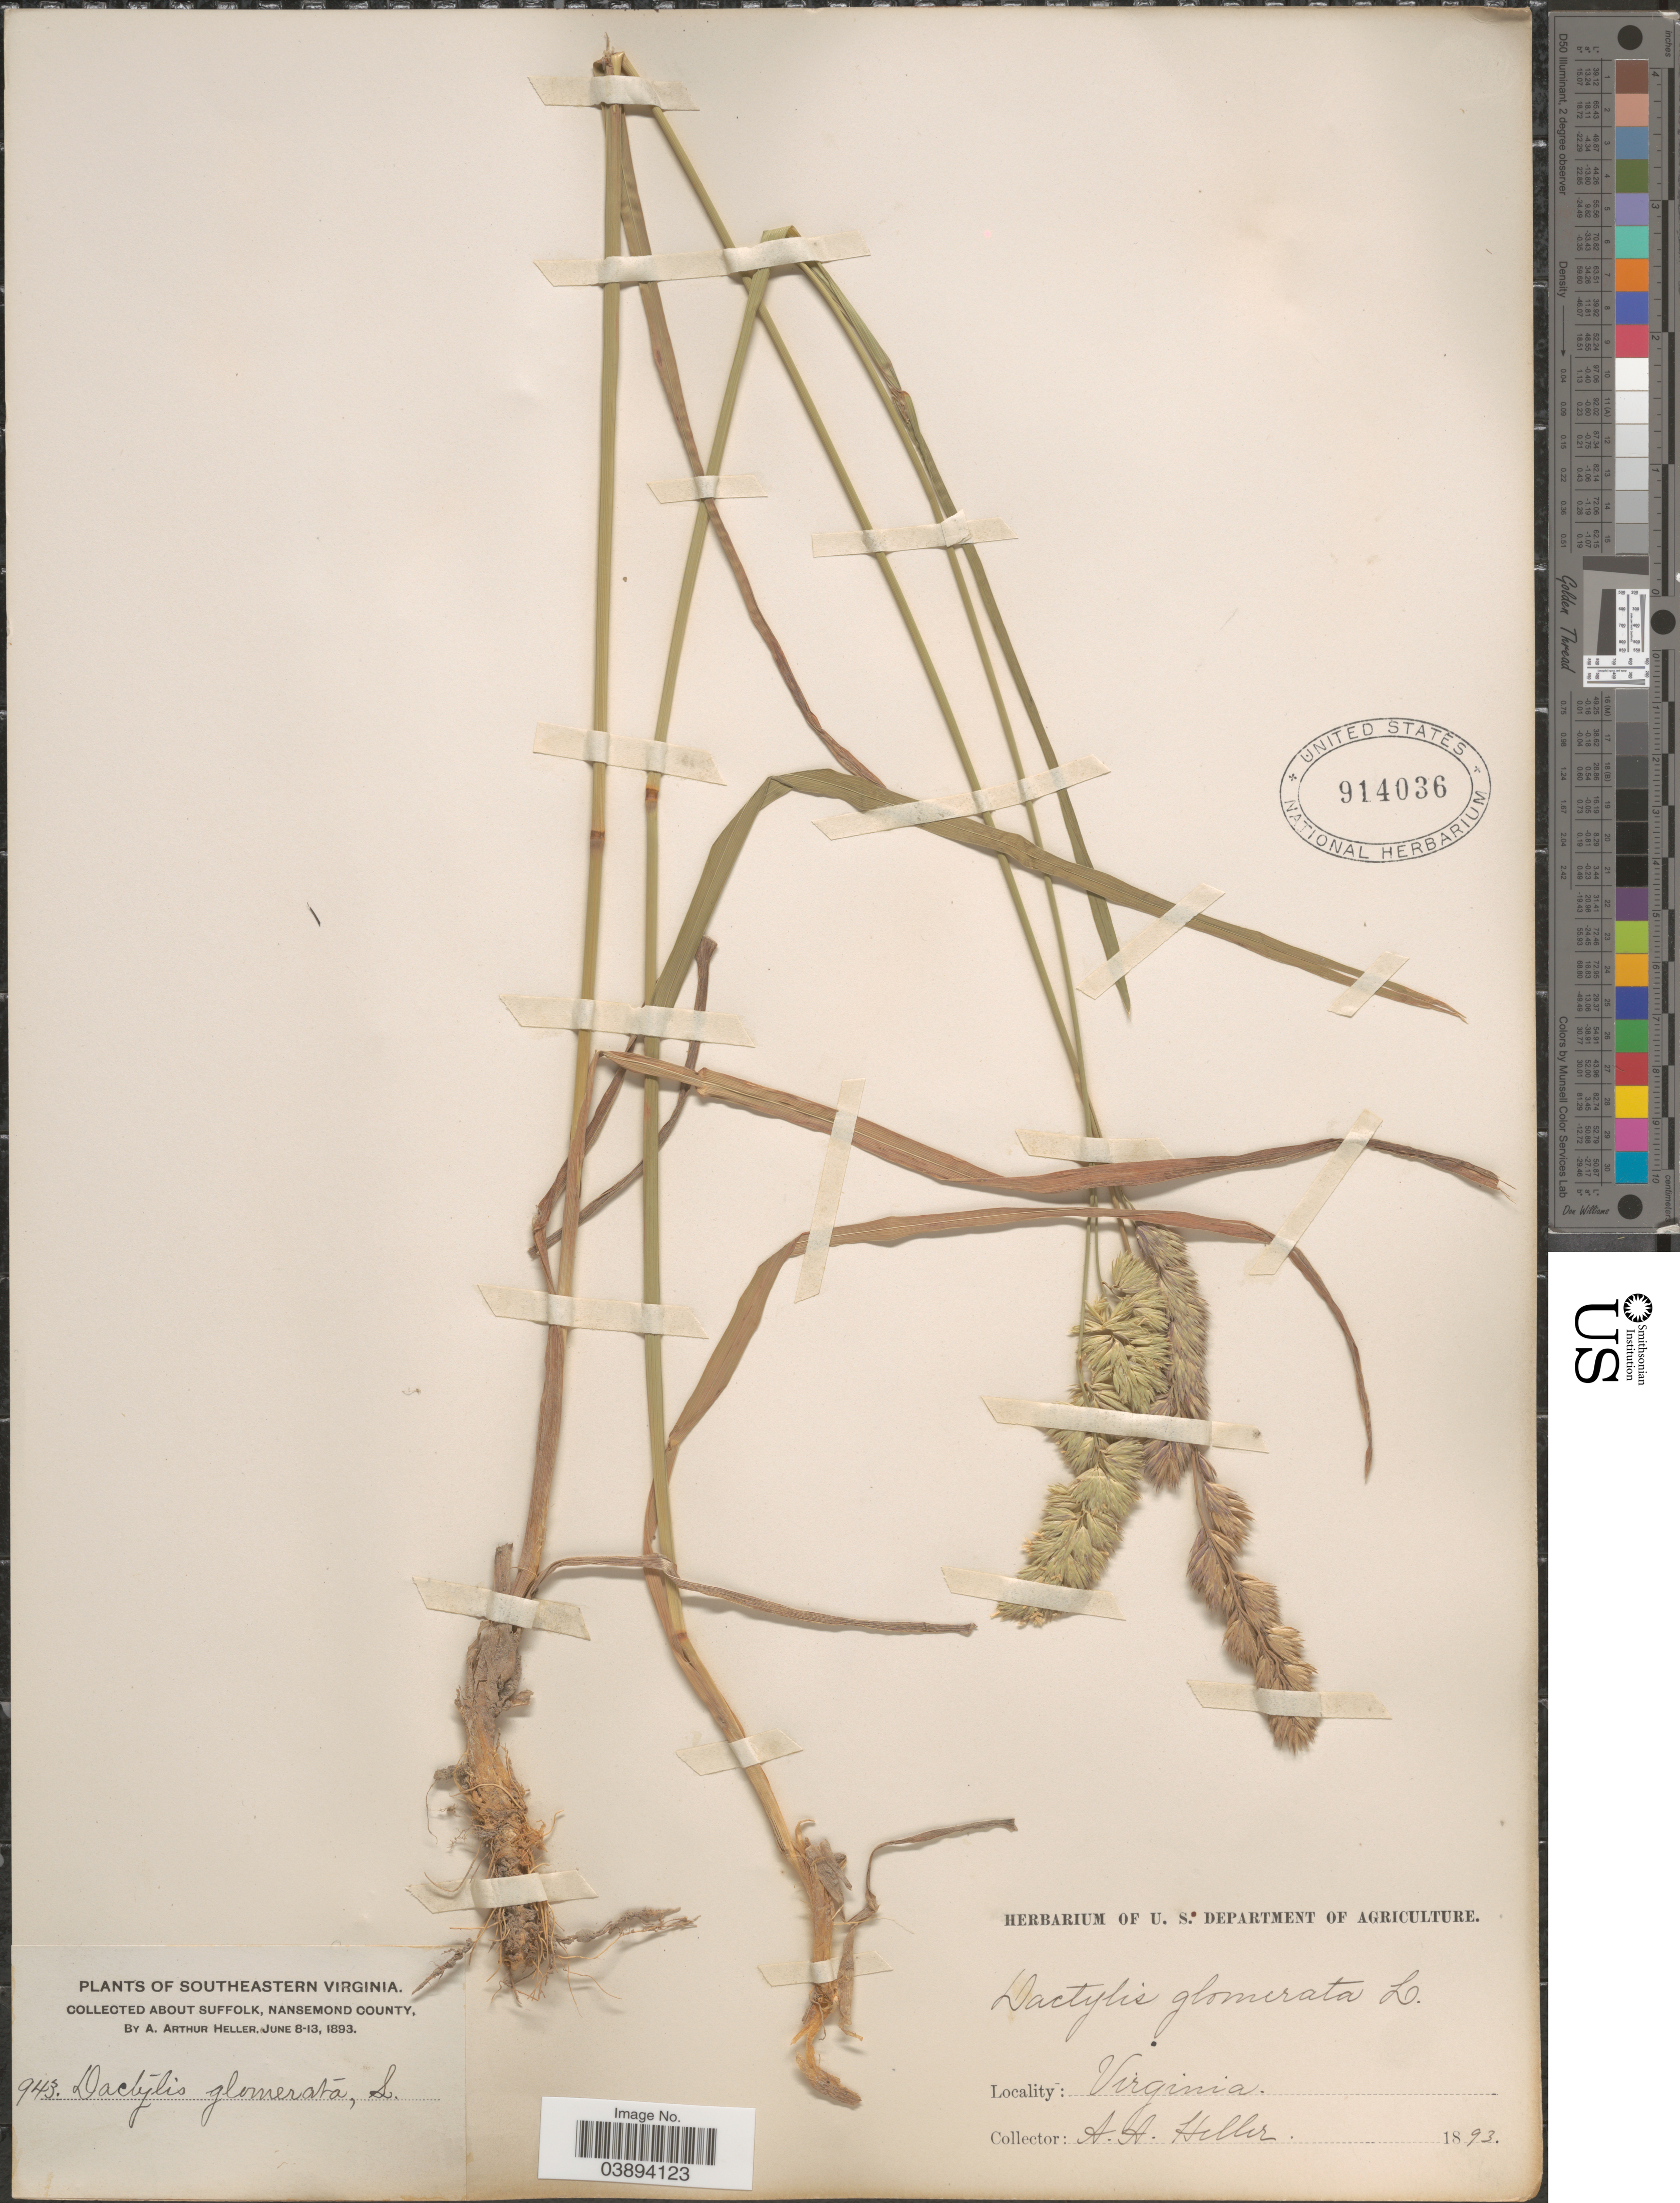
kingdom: Plantae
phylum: Tracheophyta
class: Liliopsida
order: Poales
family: Poaceae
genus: Dactylis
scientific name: Dactylis glomerata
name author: L.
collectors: A. A. Heller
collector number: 943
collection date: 1893-06-08/1893-06-13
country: United States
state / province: Virginia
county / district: City of Suffolk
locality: Southeastern Virginia. About Suffolk, Nansemond County.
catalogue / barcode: US 914036